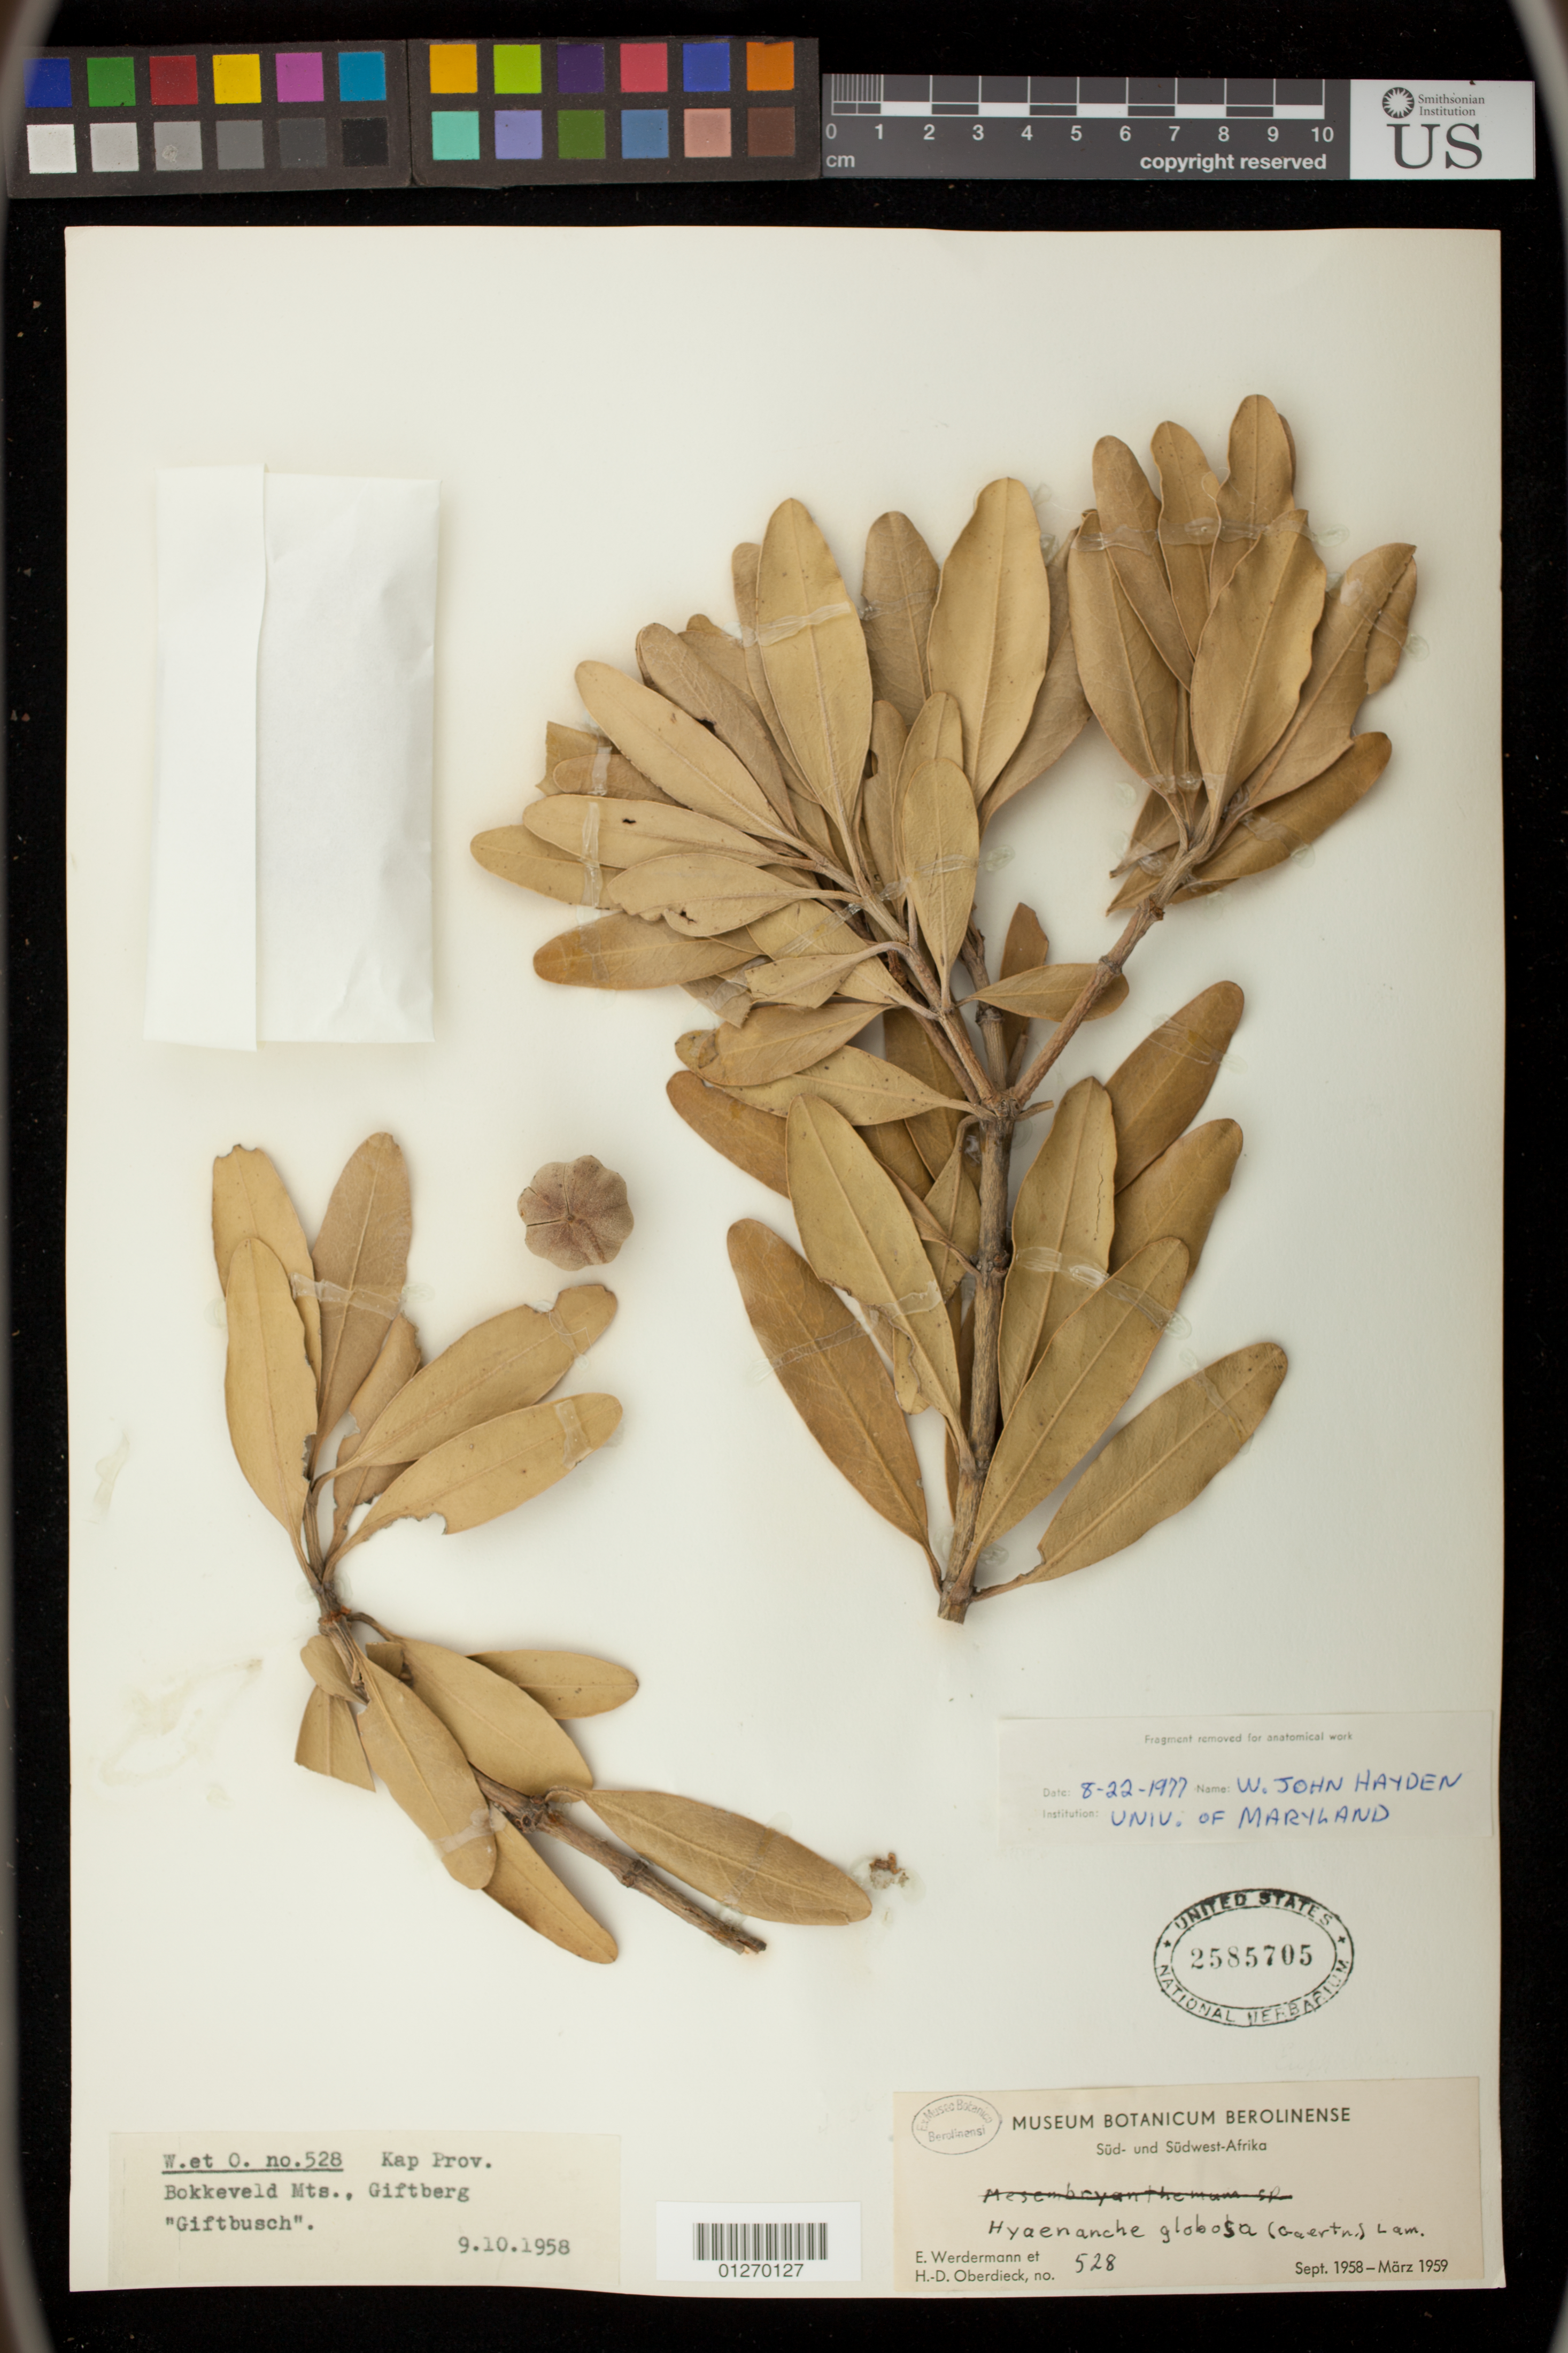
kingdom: Plantae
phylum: Tracheophyta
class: Magnoliopsida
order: Sapindales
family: Anacardiaceae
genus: Toxicodendron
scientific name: Toxicodendron quinquefoliolatum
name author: Q.H. Chen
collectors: E. Werdermann & H. Oberdieck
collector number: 528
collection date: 1958-09/1959-09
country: South Africa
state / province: Northern Cape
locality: Kap Prov. Bokkeveld Mts., Giftberg "Giftbusch".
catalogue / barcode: US 2585705